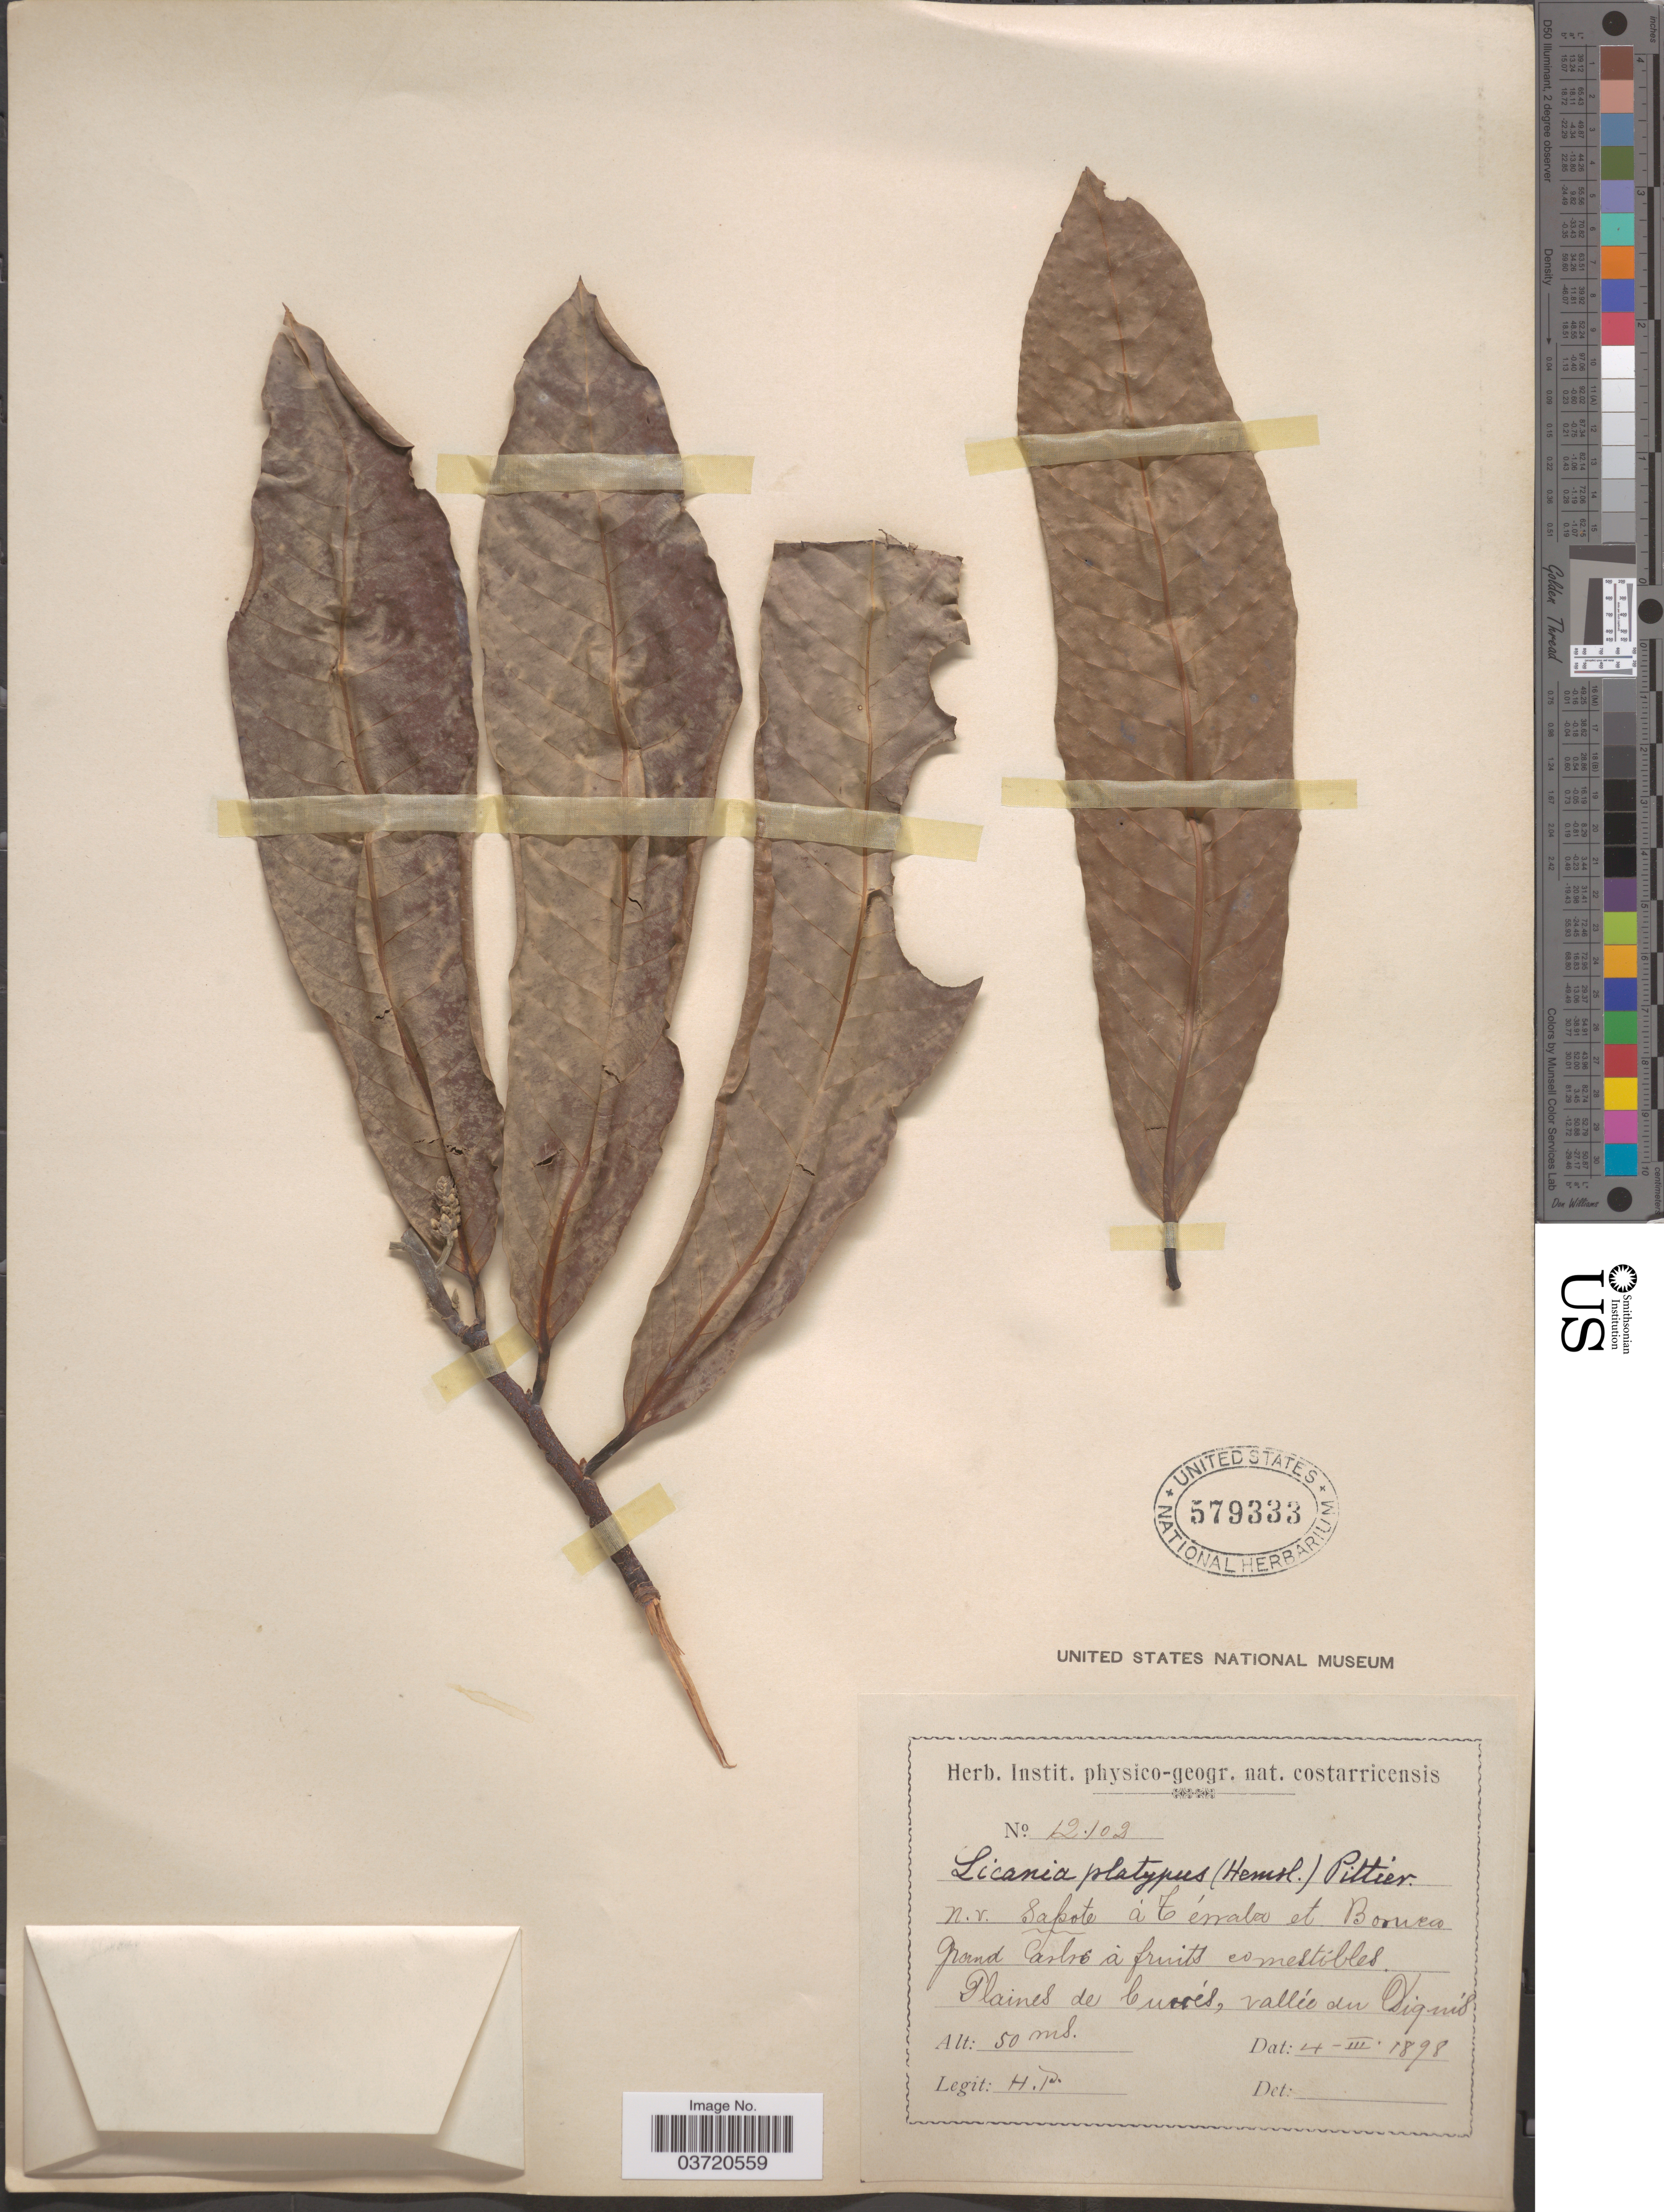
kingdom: Plantae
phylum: Tracheophyta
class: Magnoliopsida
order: Malpighiales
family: Chrysobalanaceae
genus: Moquilea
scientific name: Moquilea platypus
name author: Hemsl.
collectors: H. P.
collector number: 12102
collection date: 1898-03-04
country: Costa Rica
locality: Plaines de Currés, vallée du Diquis.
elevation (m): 50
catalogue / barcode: US 579333